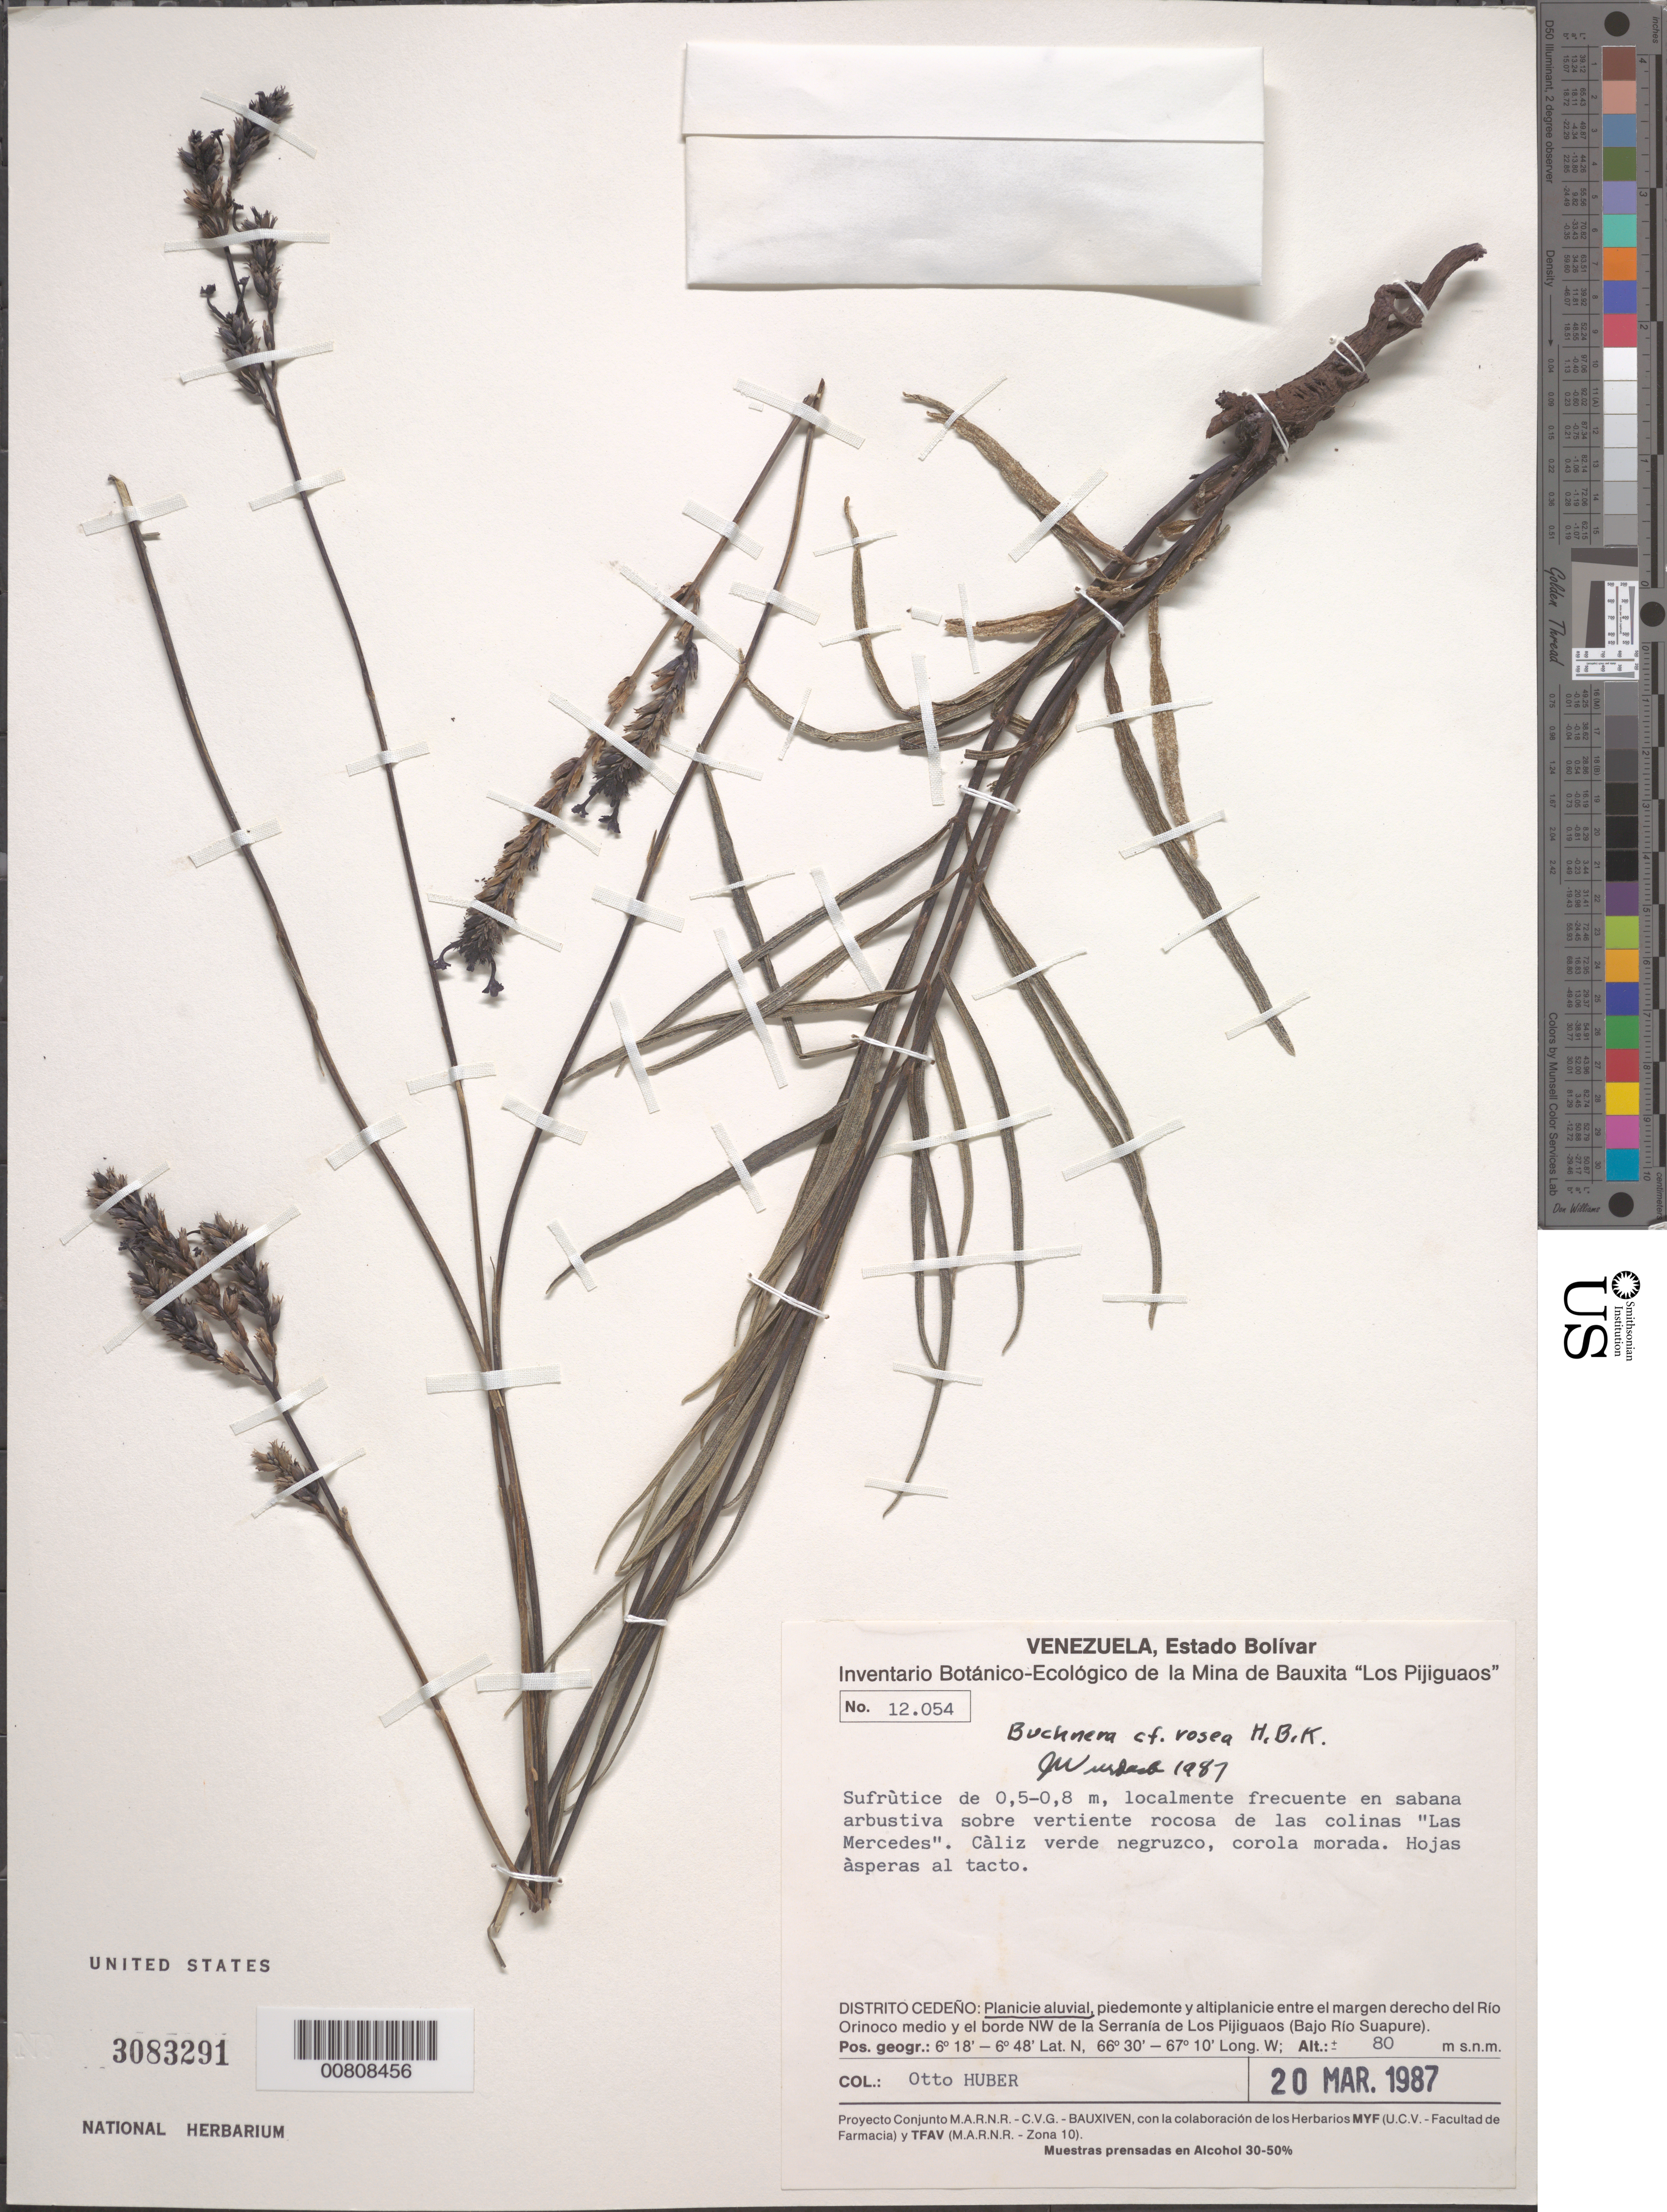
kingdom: Plantae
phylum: Tracheophyta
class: Magnoliopsida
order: Lamiales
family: Orobanchaceae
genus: Buchnera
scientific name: Buchnera rosea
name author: Kunth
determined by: Wurdack, John J., (US), US (UNITED STATES)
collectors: O. Huber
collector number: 12054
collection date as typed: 20-Mar-87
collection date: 1987-03-20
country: Venezuela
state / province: Bolívar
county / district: Cedeño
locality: Río Orinoco medio y el borde NW de la Serranía de Los Pijiguaos (Bajo Río Suapure)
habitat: Planicie aluvial, piedemonte y altiplanicie entre el margen derecho del, sabana arbustiva sobre vertiente rocosa de las colinas "Las Mercedes"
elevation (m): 80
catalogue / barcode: US 3083291